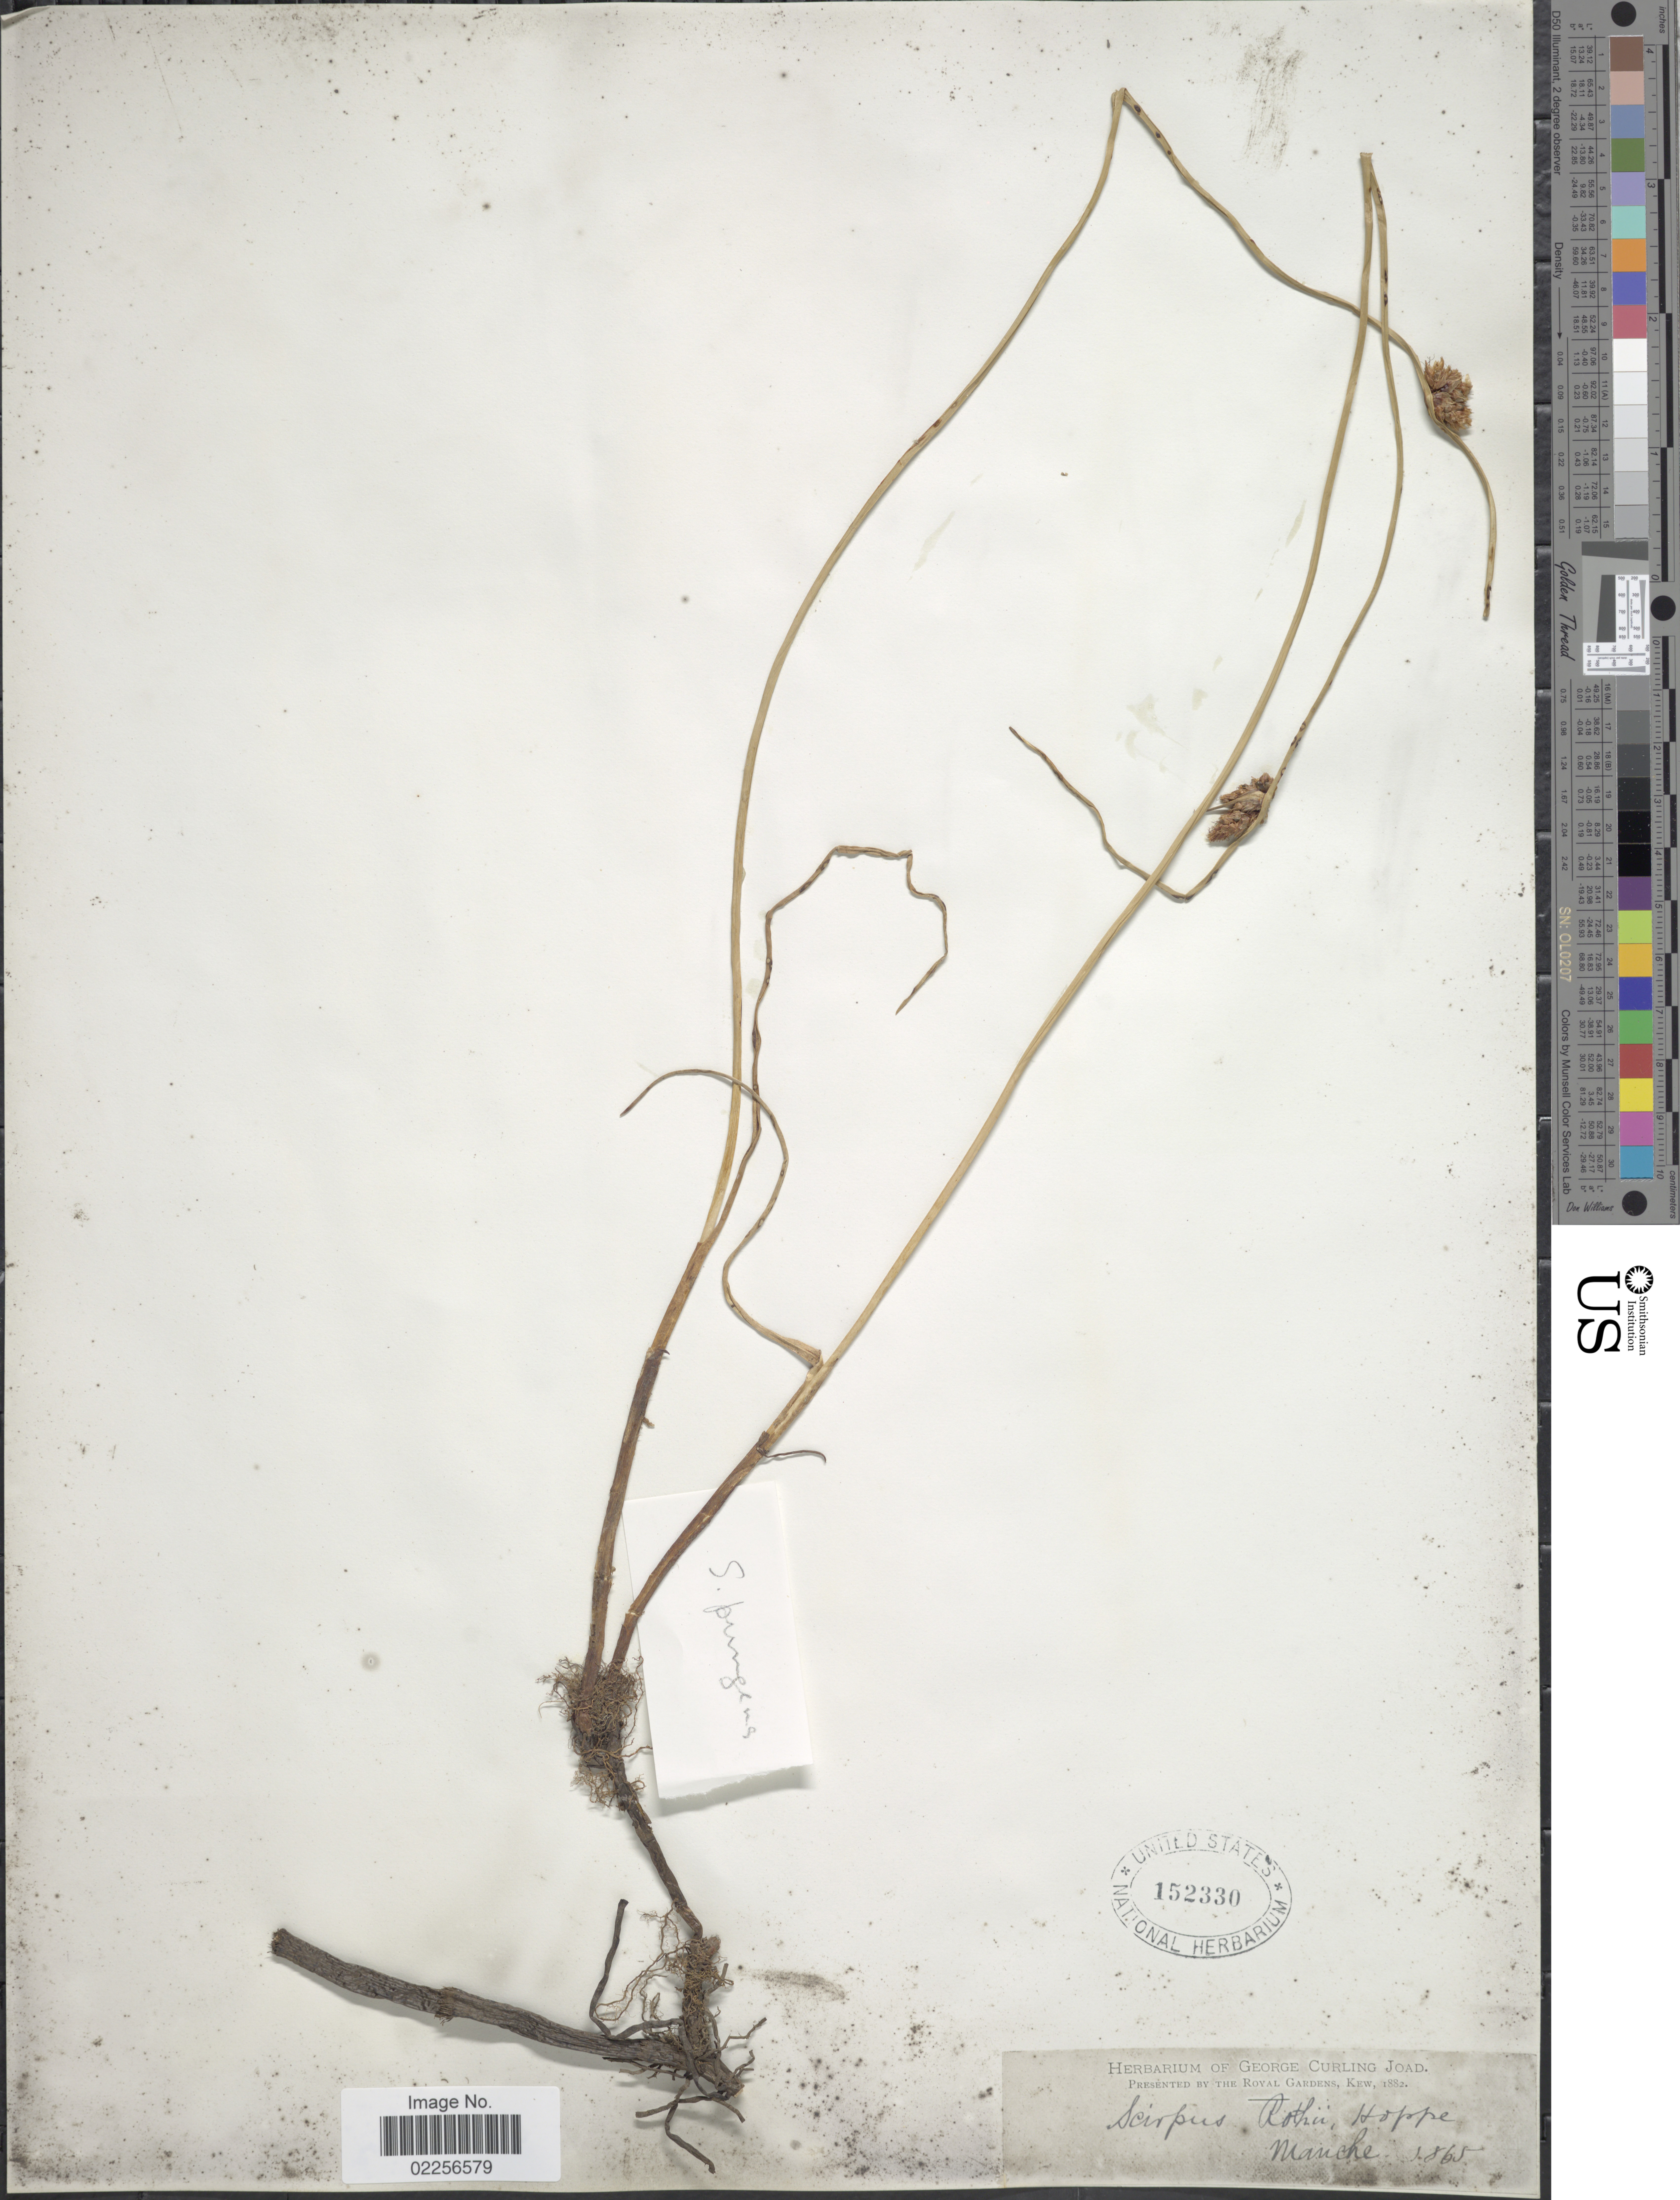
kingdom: Plantae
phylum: Tracheophyta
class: Liliopsida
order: Poales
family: Cyperaceae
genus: Schoenoplectus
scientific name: Schoenoplectus pungens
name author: (Vahl) Palla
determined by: Strong, Mark T., (BOT), Smithsonian Institution - National Museum of Natural History (UNITED STATES)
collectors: ex herb. George Curling Joad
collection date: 1865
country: France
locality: Manche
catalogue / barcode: US 152330